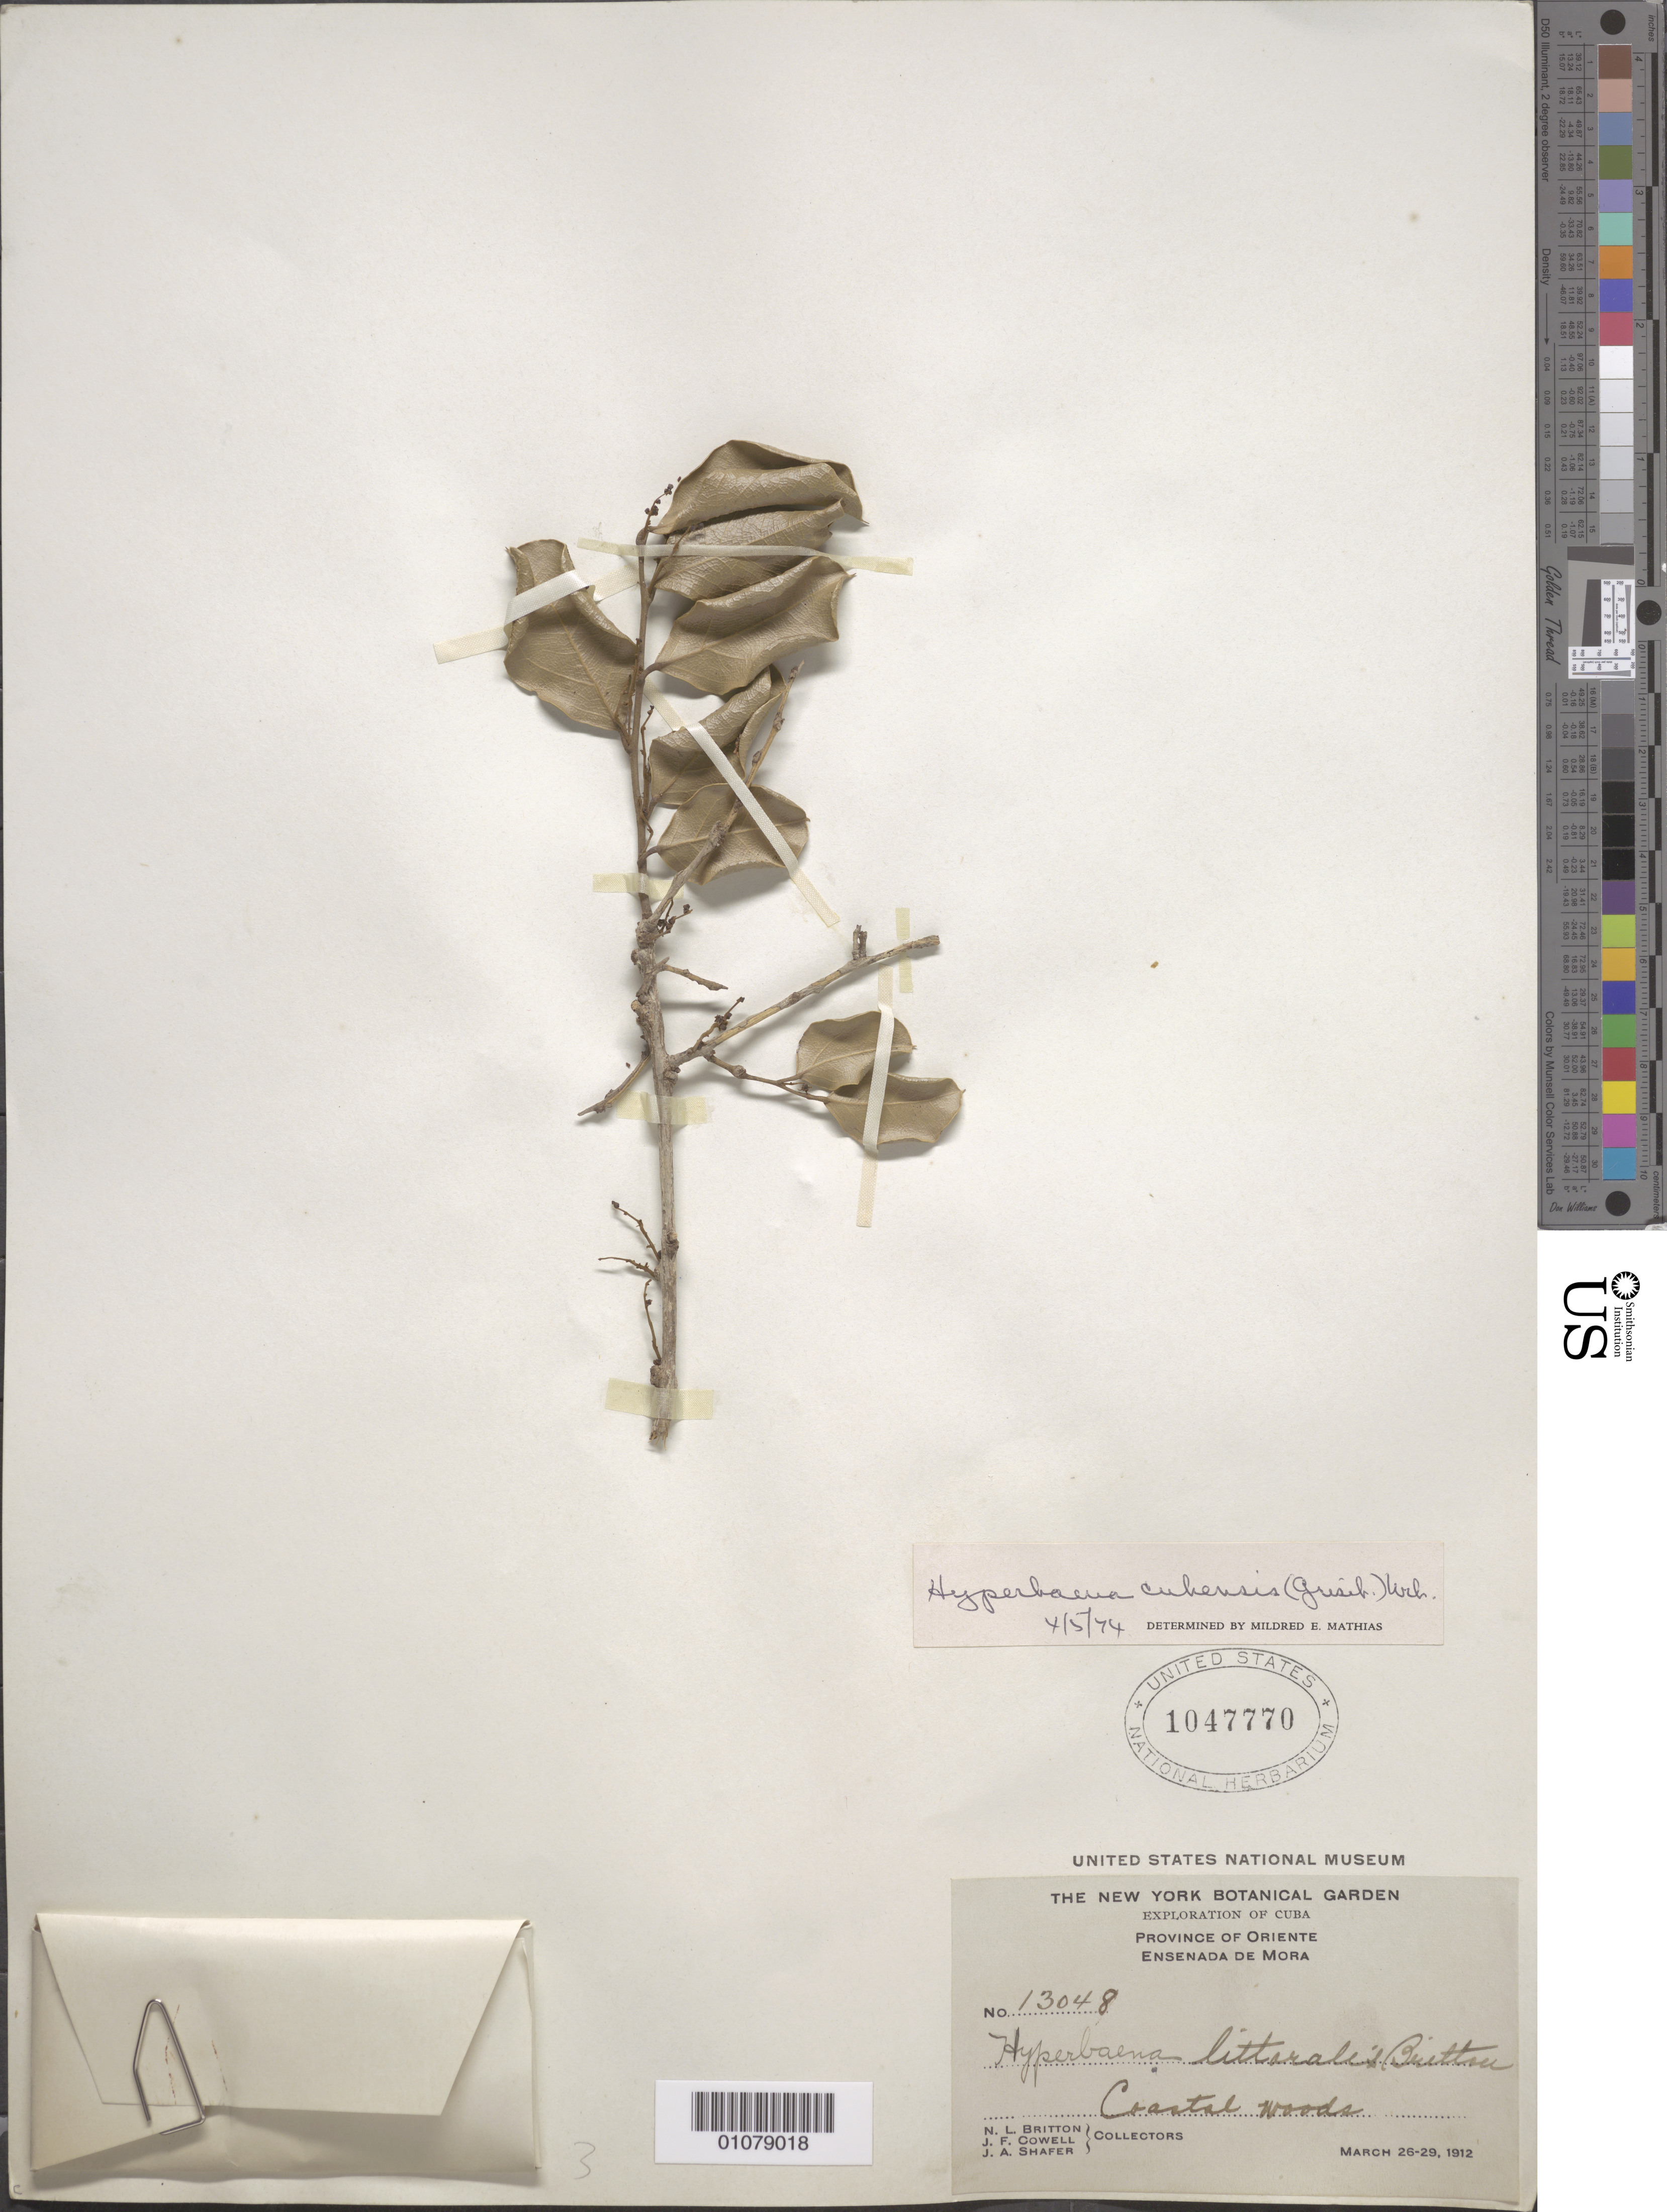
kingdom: Plantae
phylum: Tracheophyta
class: Magnoliopsida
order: Ranunculales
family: Menispermaceae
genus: Hyperbaena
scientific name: Hyperbaena cubensis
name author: (Griseb.) Urb.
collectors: N. Britton, J. F. Cowell & J. A. Shafer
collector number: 13048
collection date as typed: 26 Mar 1912 to 29 Mar 1912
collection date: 1912-03-26/1912-03-29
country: Cuba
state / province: Granma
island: Cuba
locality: Province of Oriente, Ensenada de Mora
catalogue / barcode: US 1047770